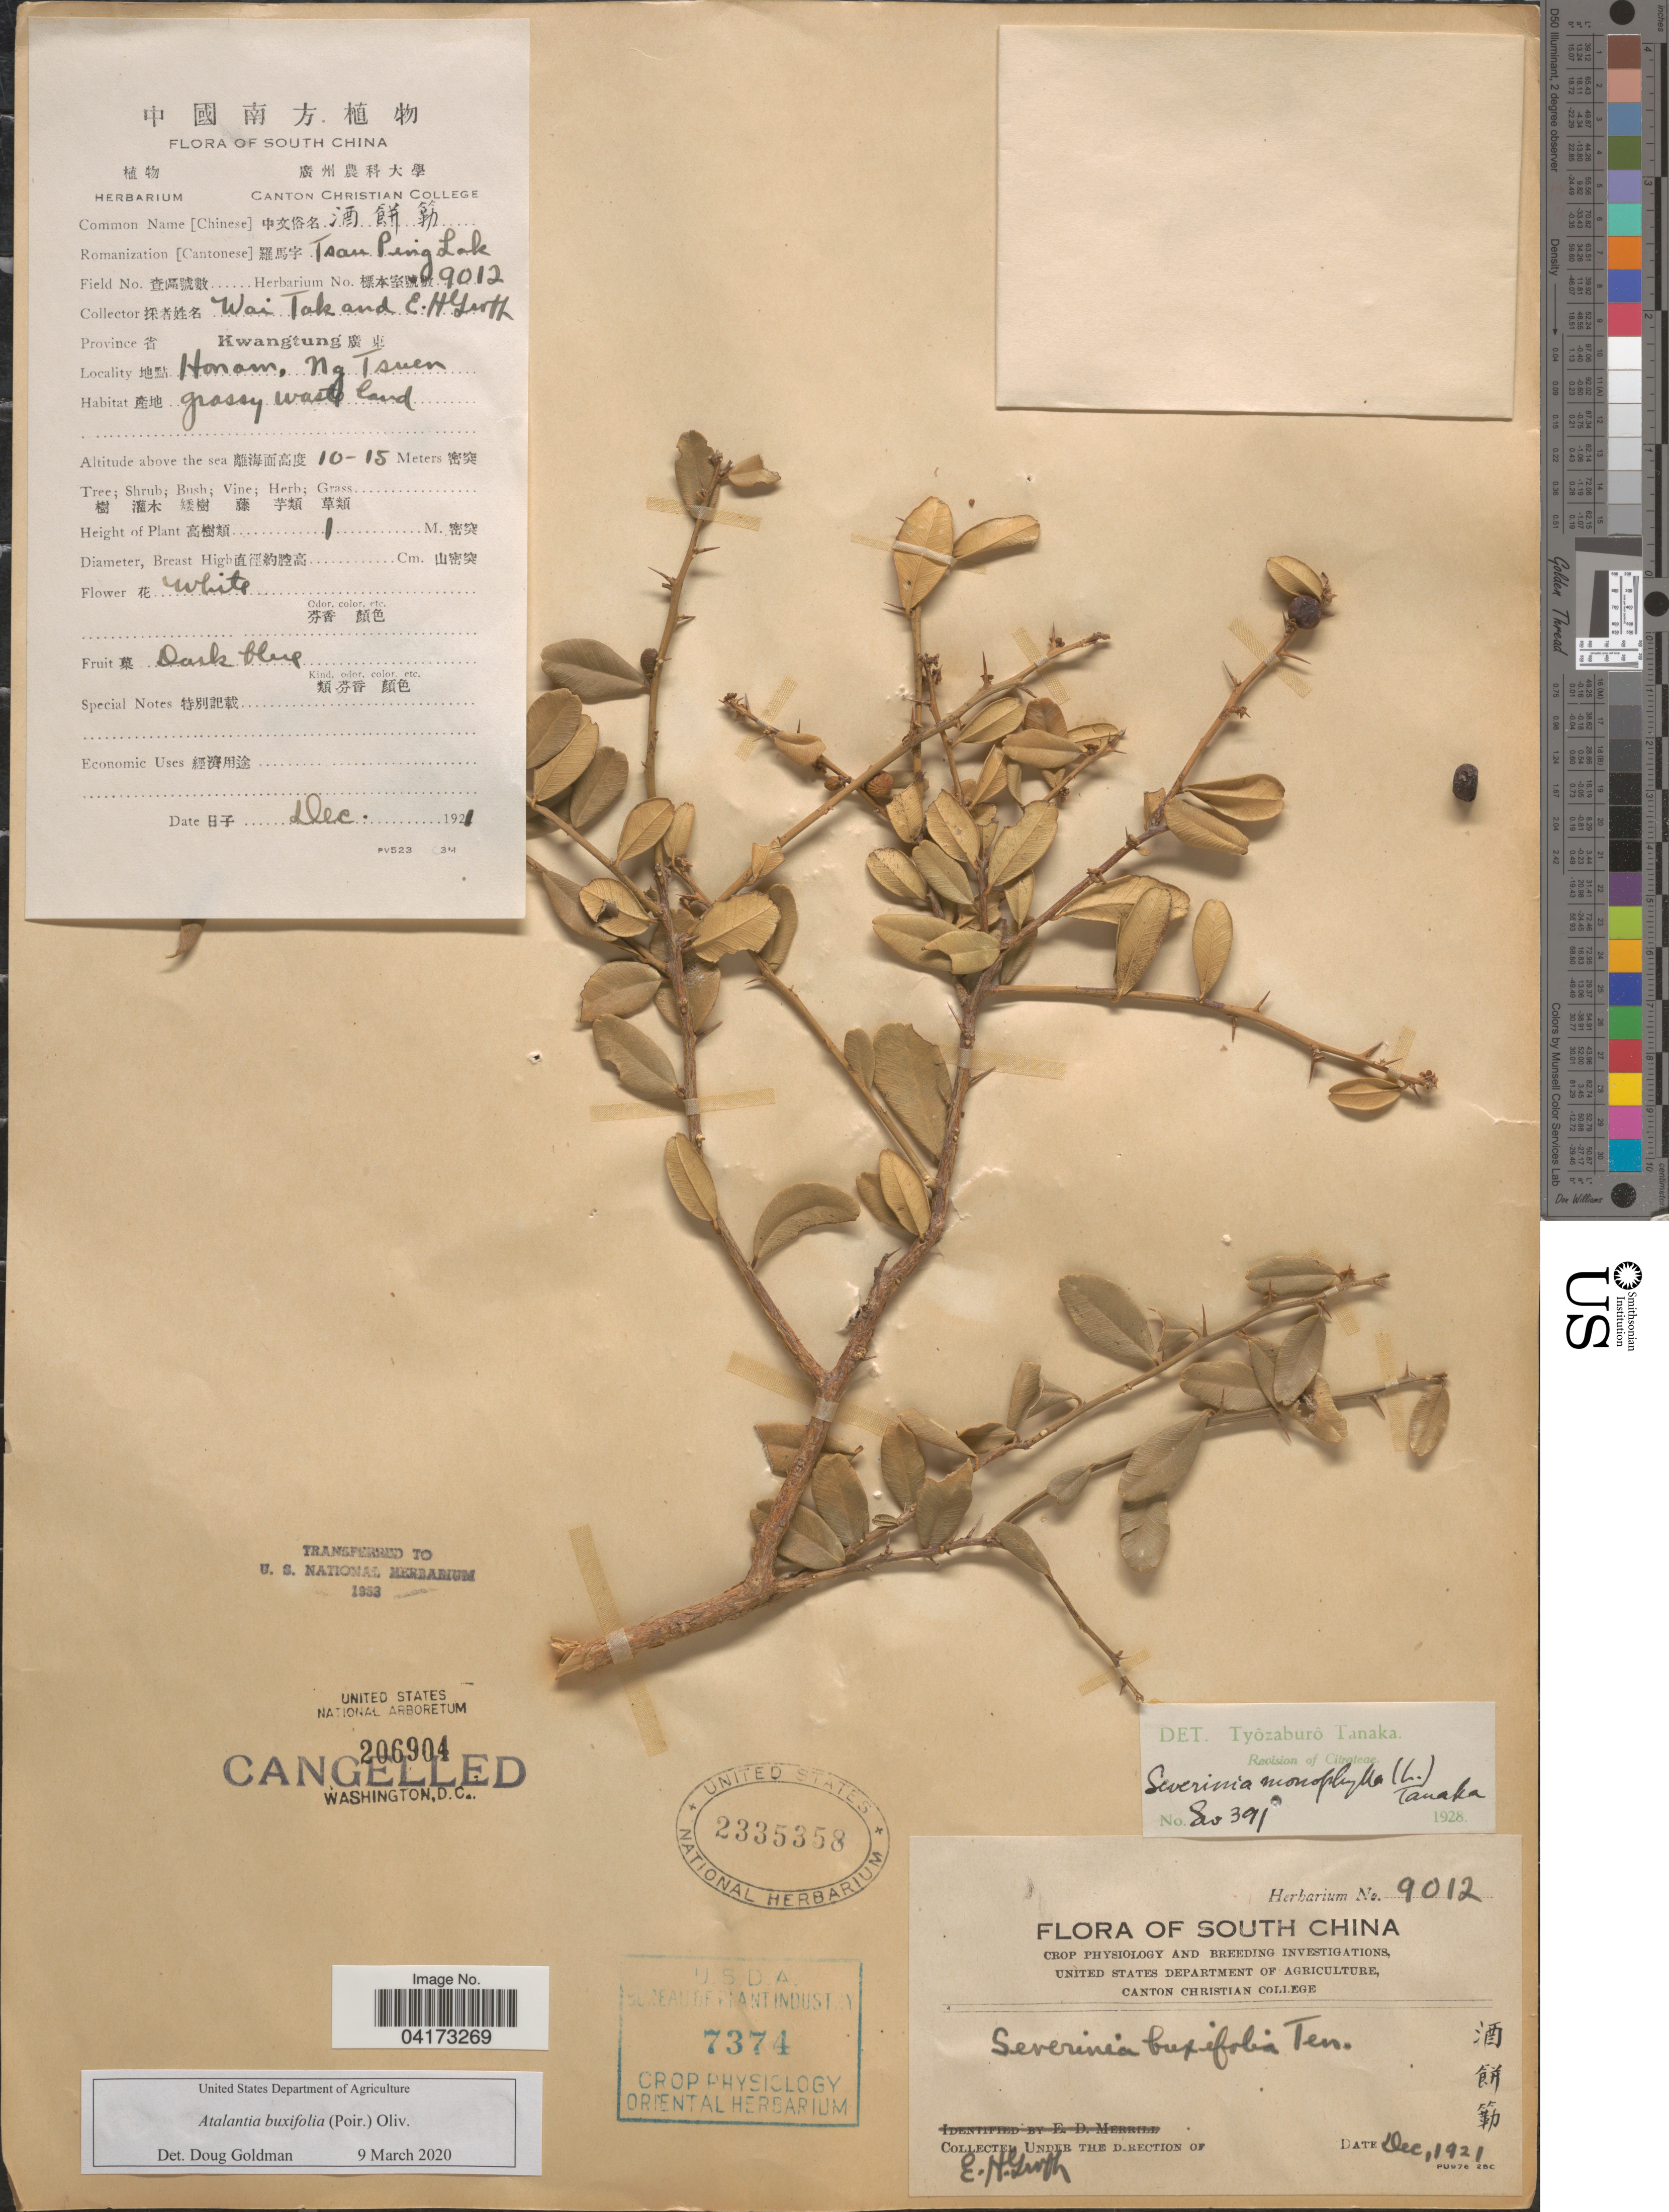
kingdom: Plantae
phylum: Tracheophyta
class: Magnoliopsida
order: Sapindales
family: Rutaceae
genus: Atalantia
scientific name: Atalantia buxifolia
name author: (Poir.) Oliv.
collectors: Wai Tak & E. Groff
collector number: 9012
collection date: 1921-12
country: China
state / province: Guangdong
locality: Province Kwangtung. Honam, Ng Tsuen. South China.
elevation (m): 10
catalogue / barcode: US 2335358